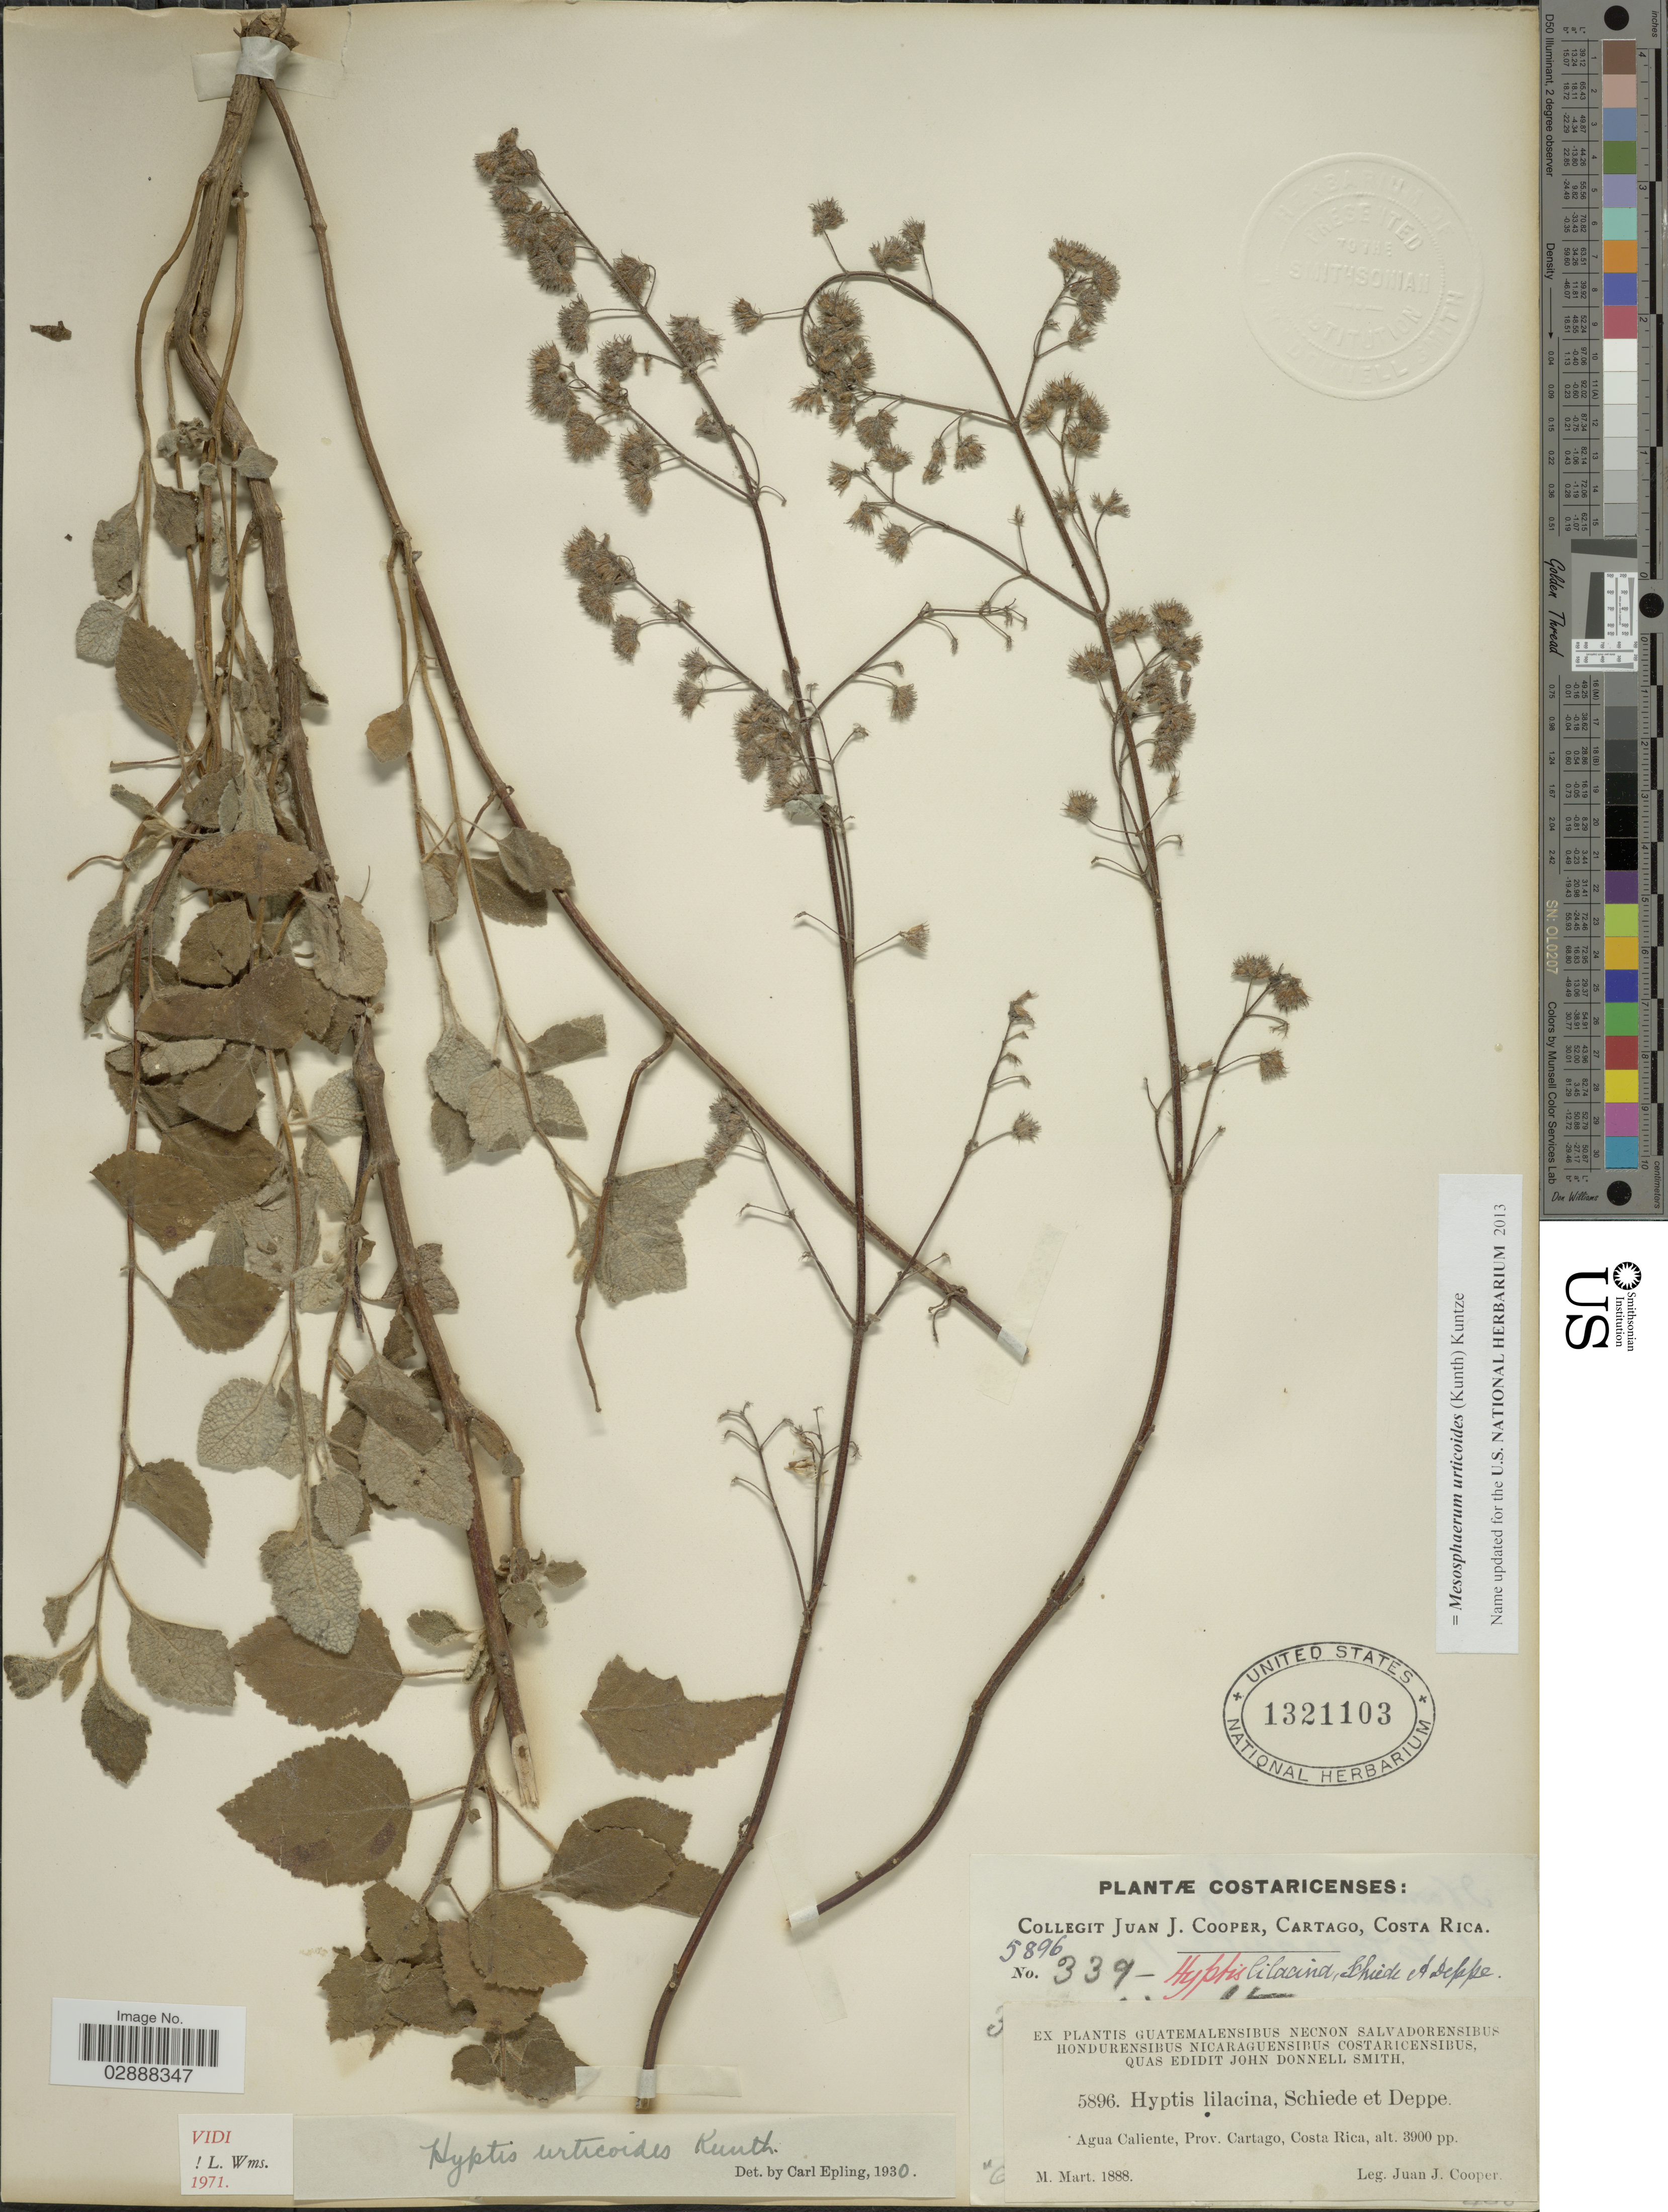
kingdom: Plantae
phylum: Tracheophyta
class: Magnoliopsida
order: Lamiales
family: Lamiaceae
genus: Mesosphaerum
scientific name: Mesosphaerum urticoides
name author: (Kunth) Kuntze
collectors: J. J. Cooper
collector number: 5896/339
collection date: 1888-03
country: Costa Rica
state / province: Cartago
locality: Agua Caliente.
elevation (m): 1189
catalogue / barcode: US 1321103